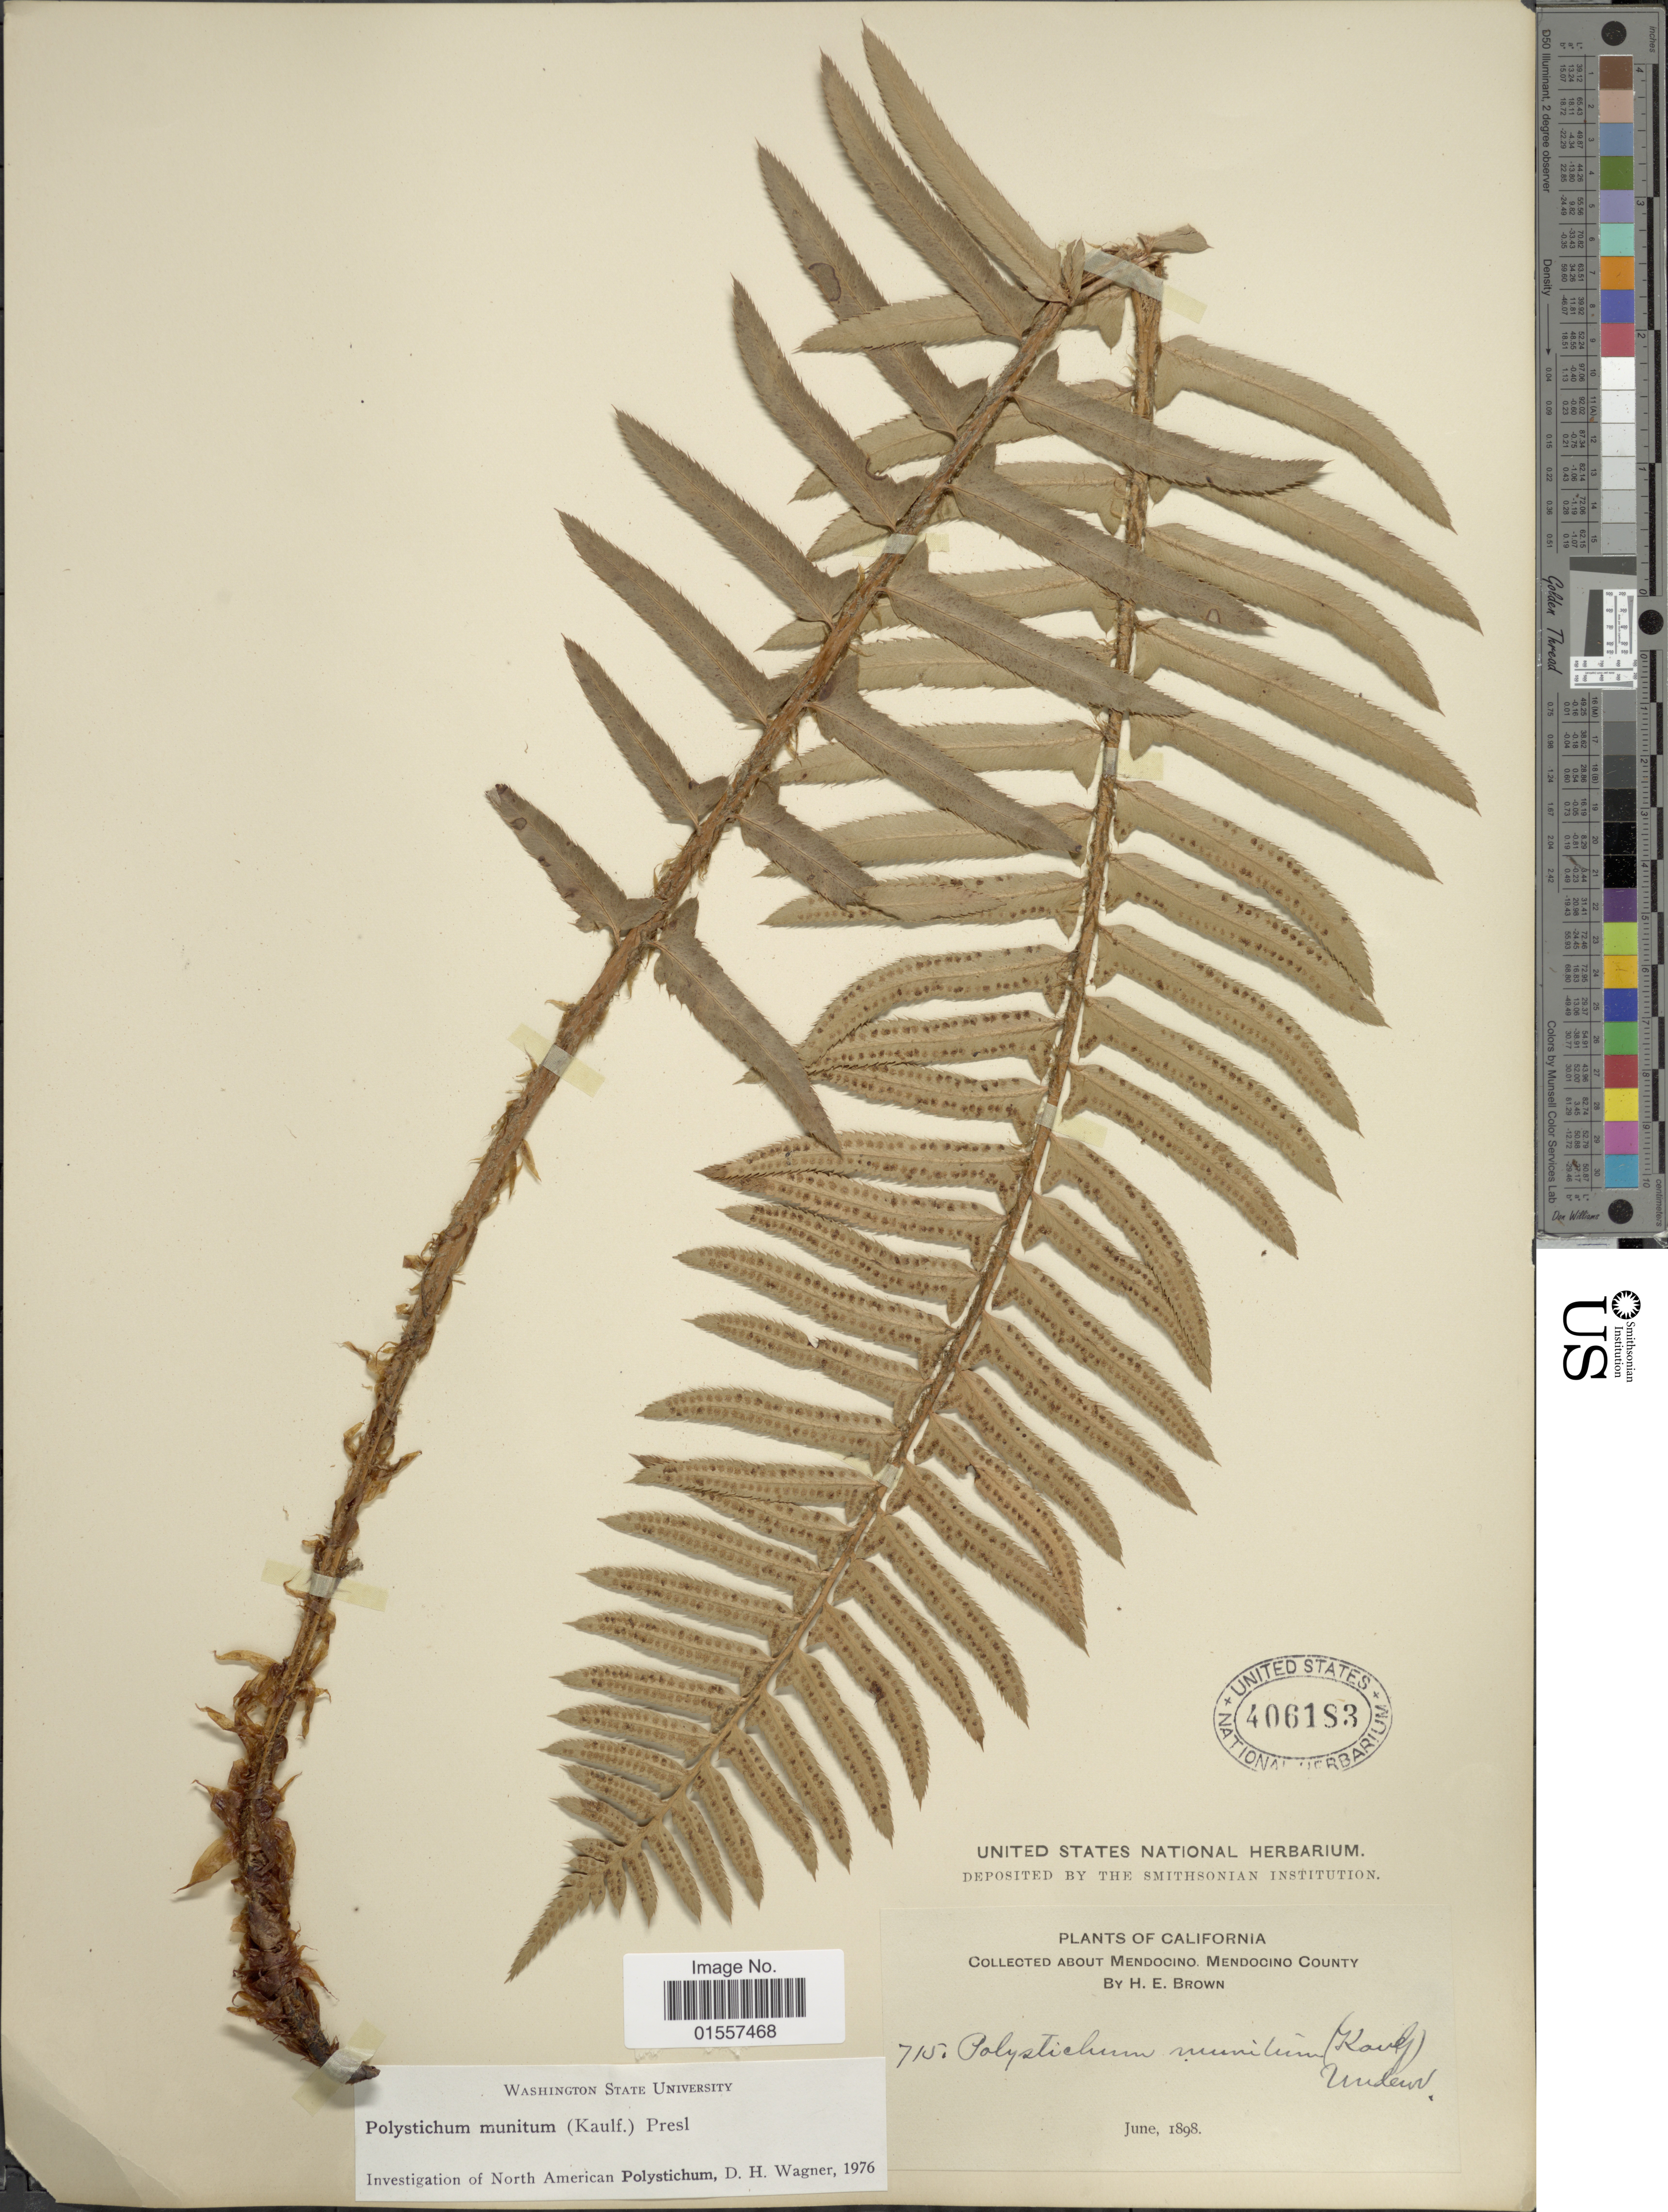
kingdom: Plantae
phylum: Tracheophyta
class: Polypodiopsida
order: Polypodiales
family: Dryopteridaceae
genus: Polystichum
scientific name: Polystichum munitum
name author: (Kaulf.) C. Presl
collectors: H. E. Brown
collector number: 715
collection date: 1898-06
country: United States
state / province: California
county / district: Mendocino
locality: California, Mendocino, Mendocino County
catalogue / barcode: US 406183